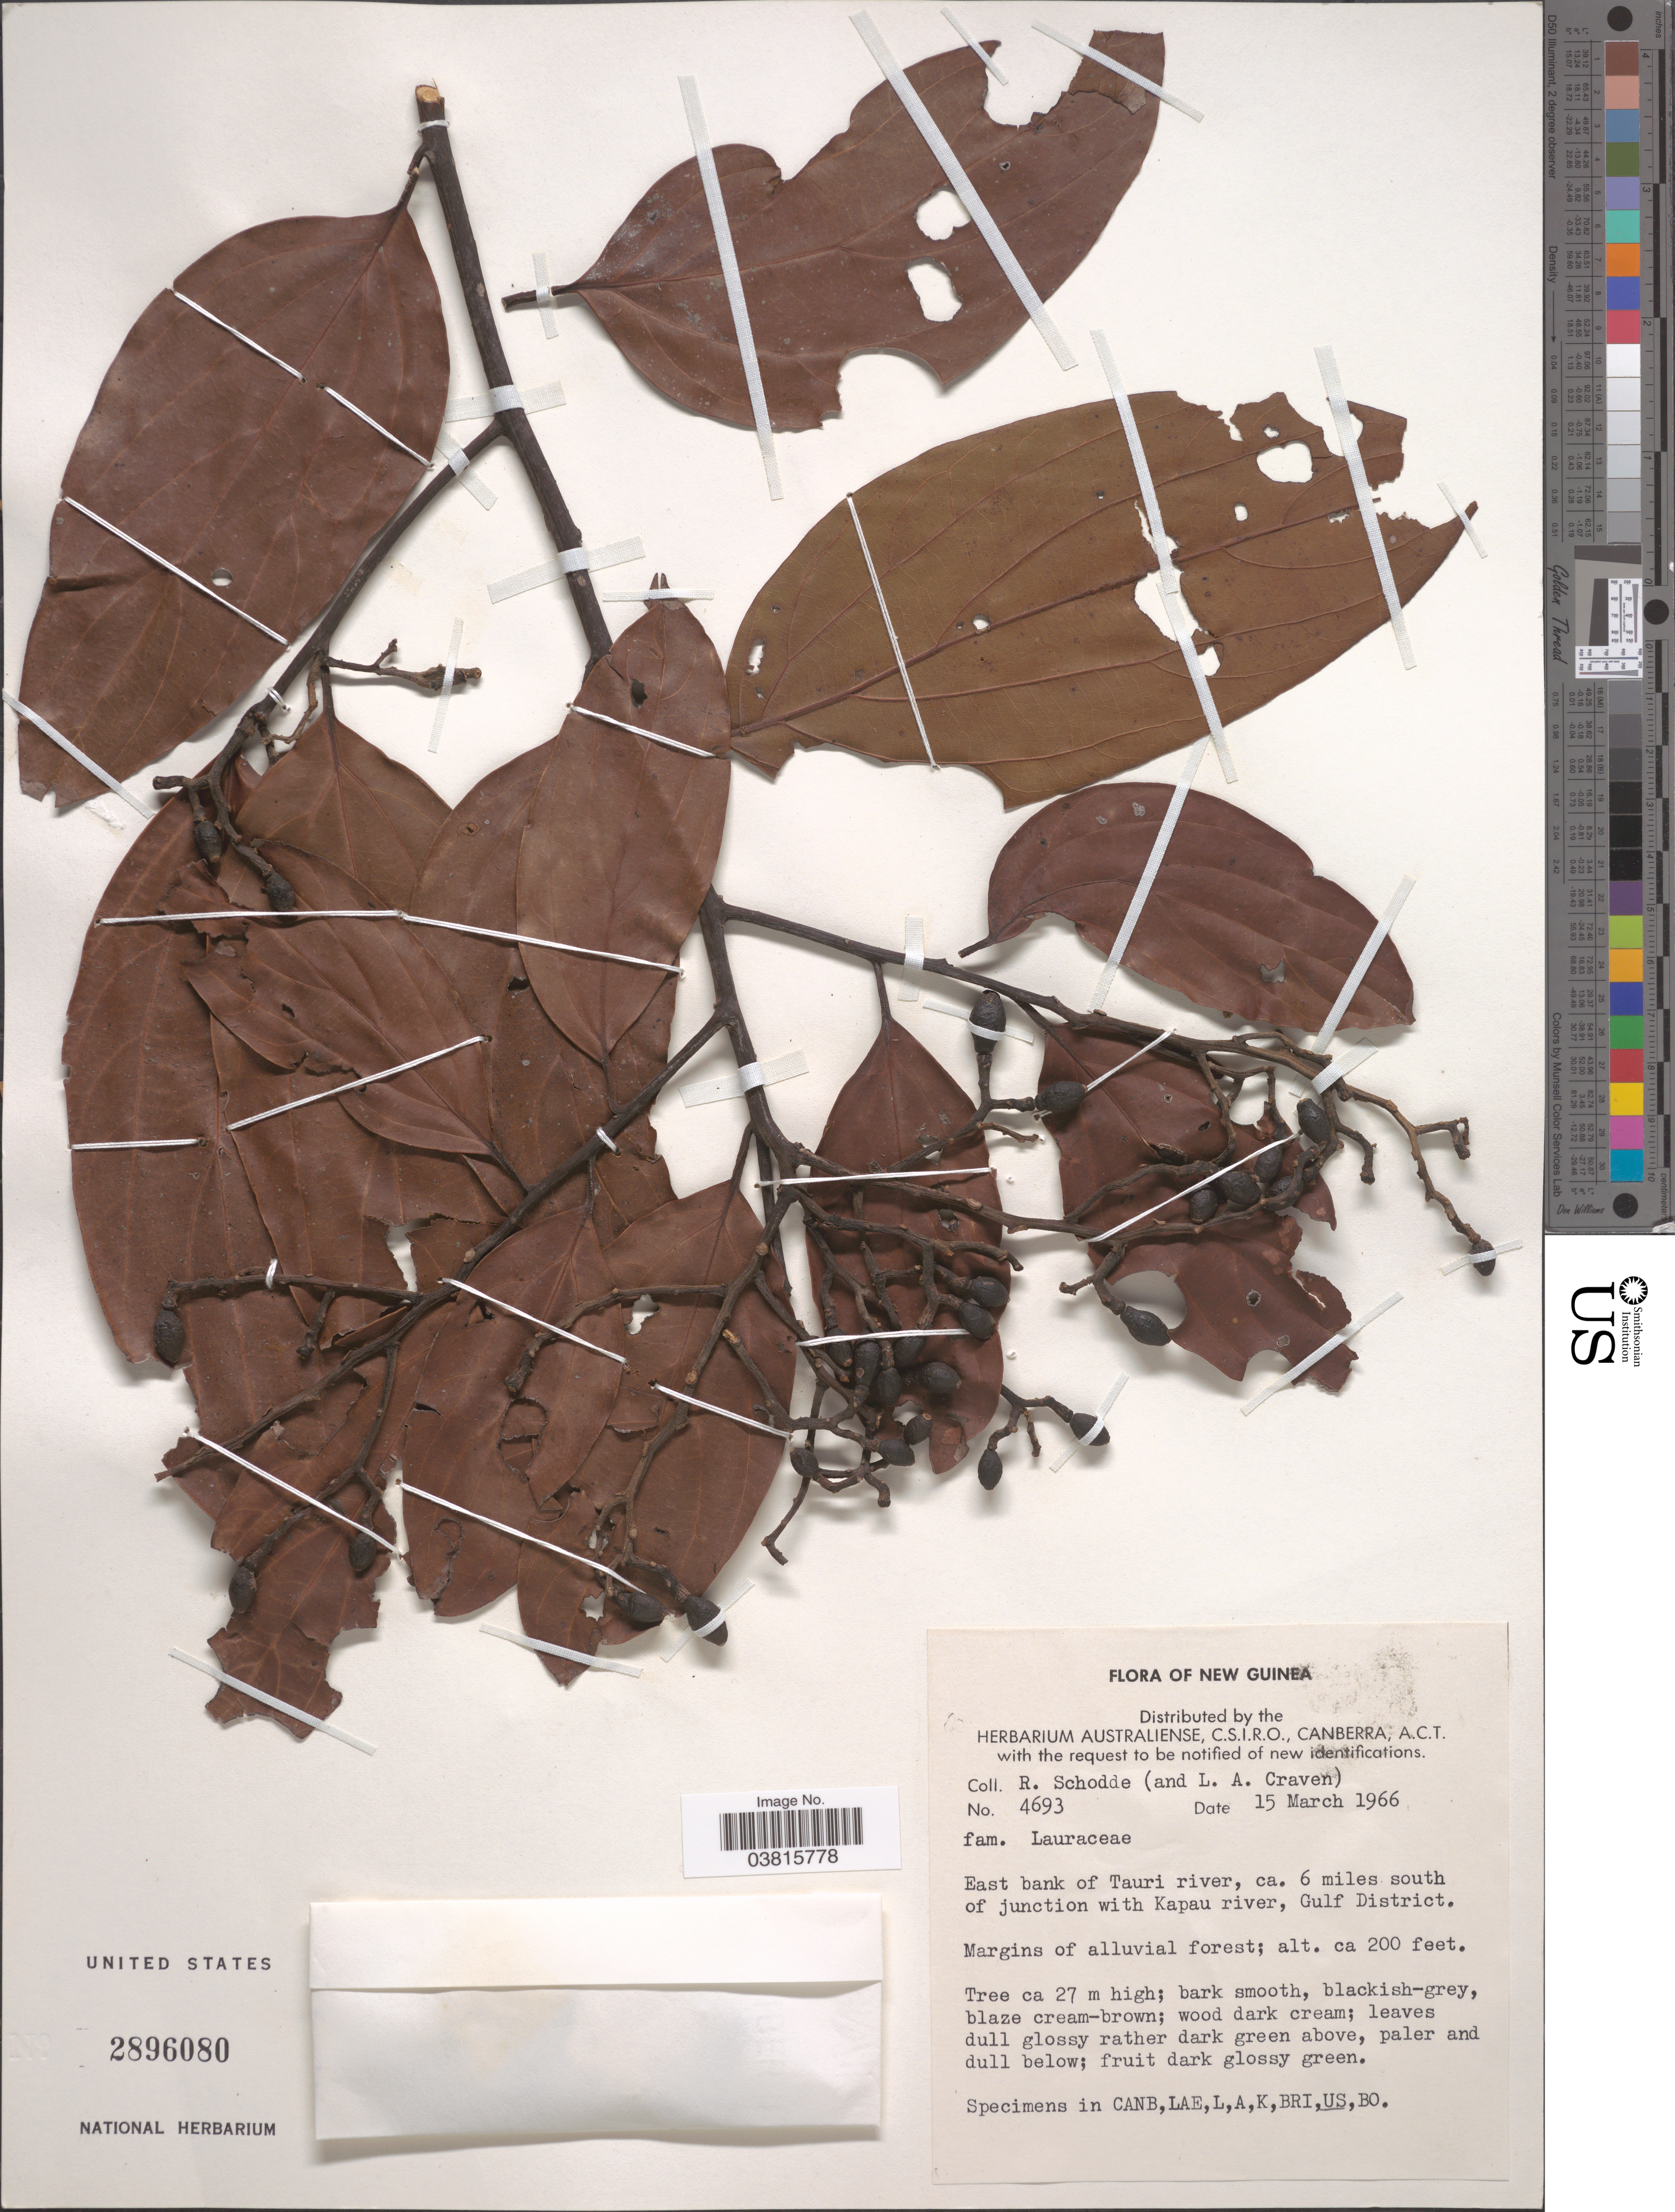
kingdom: Plantae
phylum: Tracheophyta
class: Magnoliopsida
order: Laurales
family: Lauraceae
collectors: R. Schodde & L. A. Craven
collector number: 4693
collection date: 1966-03-15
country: Papua New Guinea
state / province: Gulf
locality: New Guinea. East bank of Tauri river, ca. 6 miles south of junction with Kapau river, Gulf District.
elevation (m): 61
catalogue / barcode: US 2896080